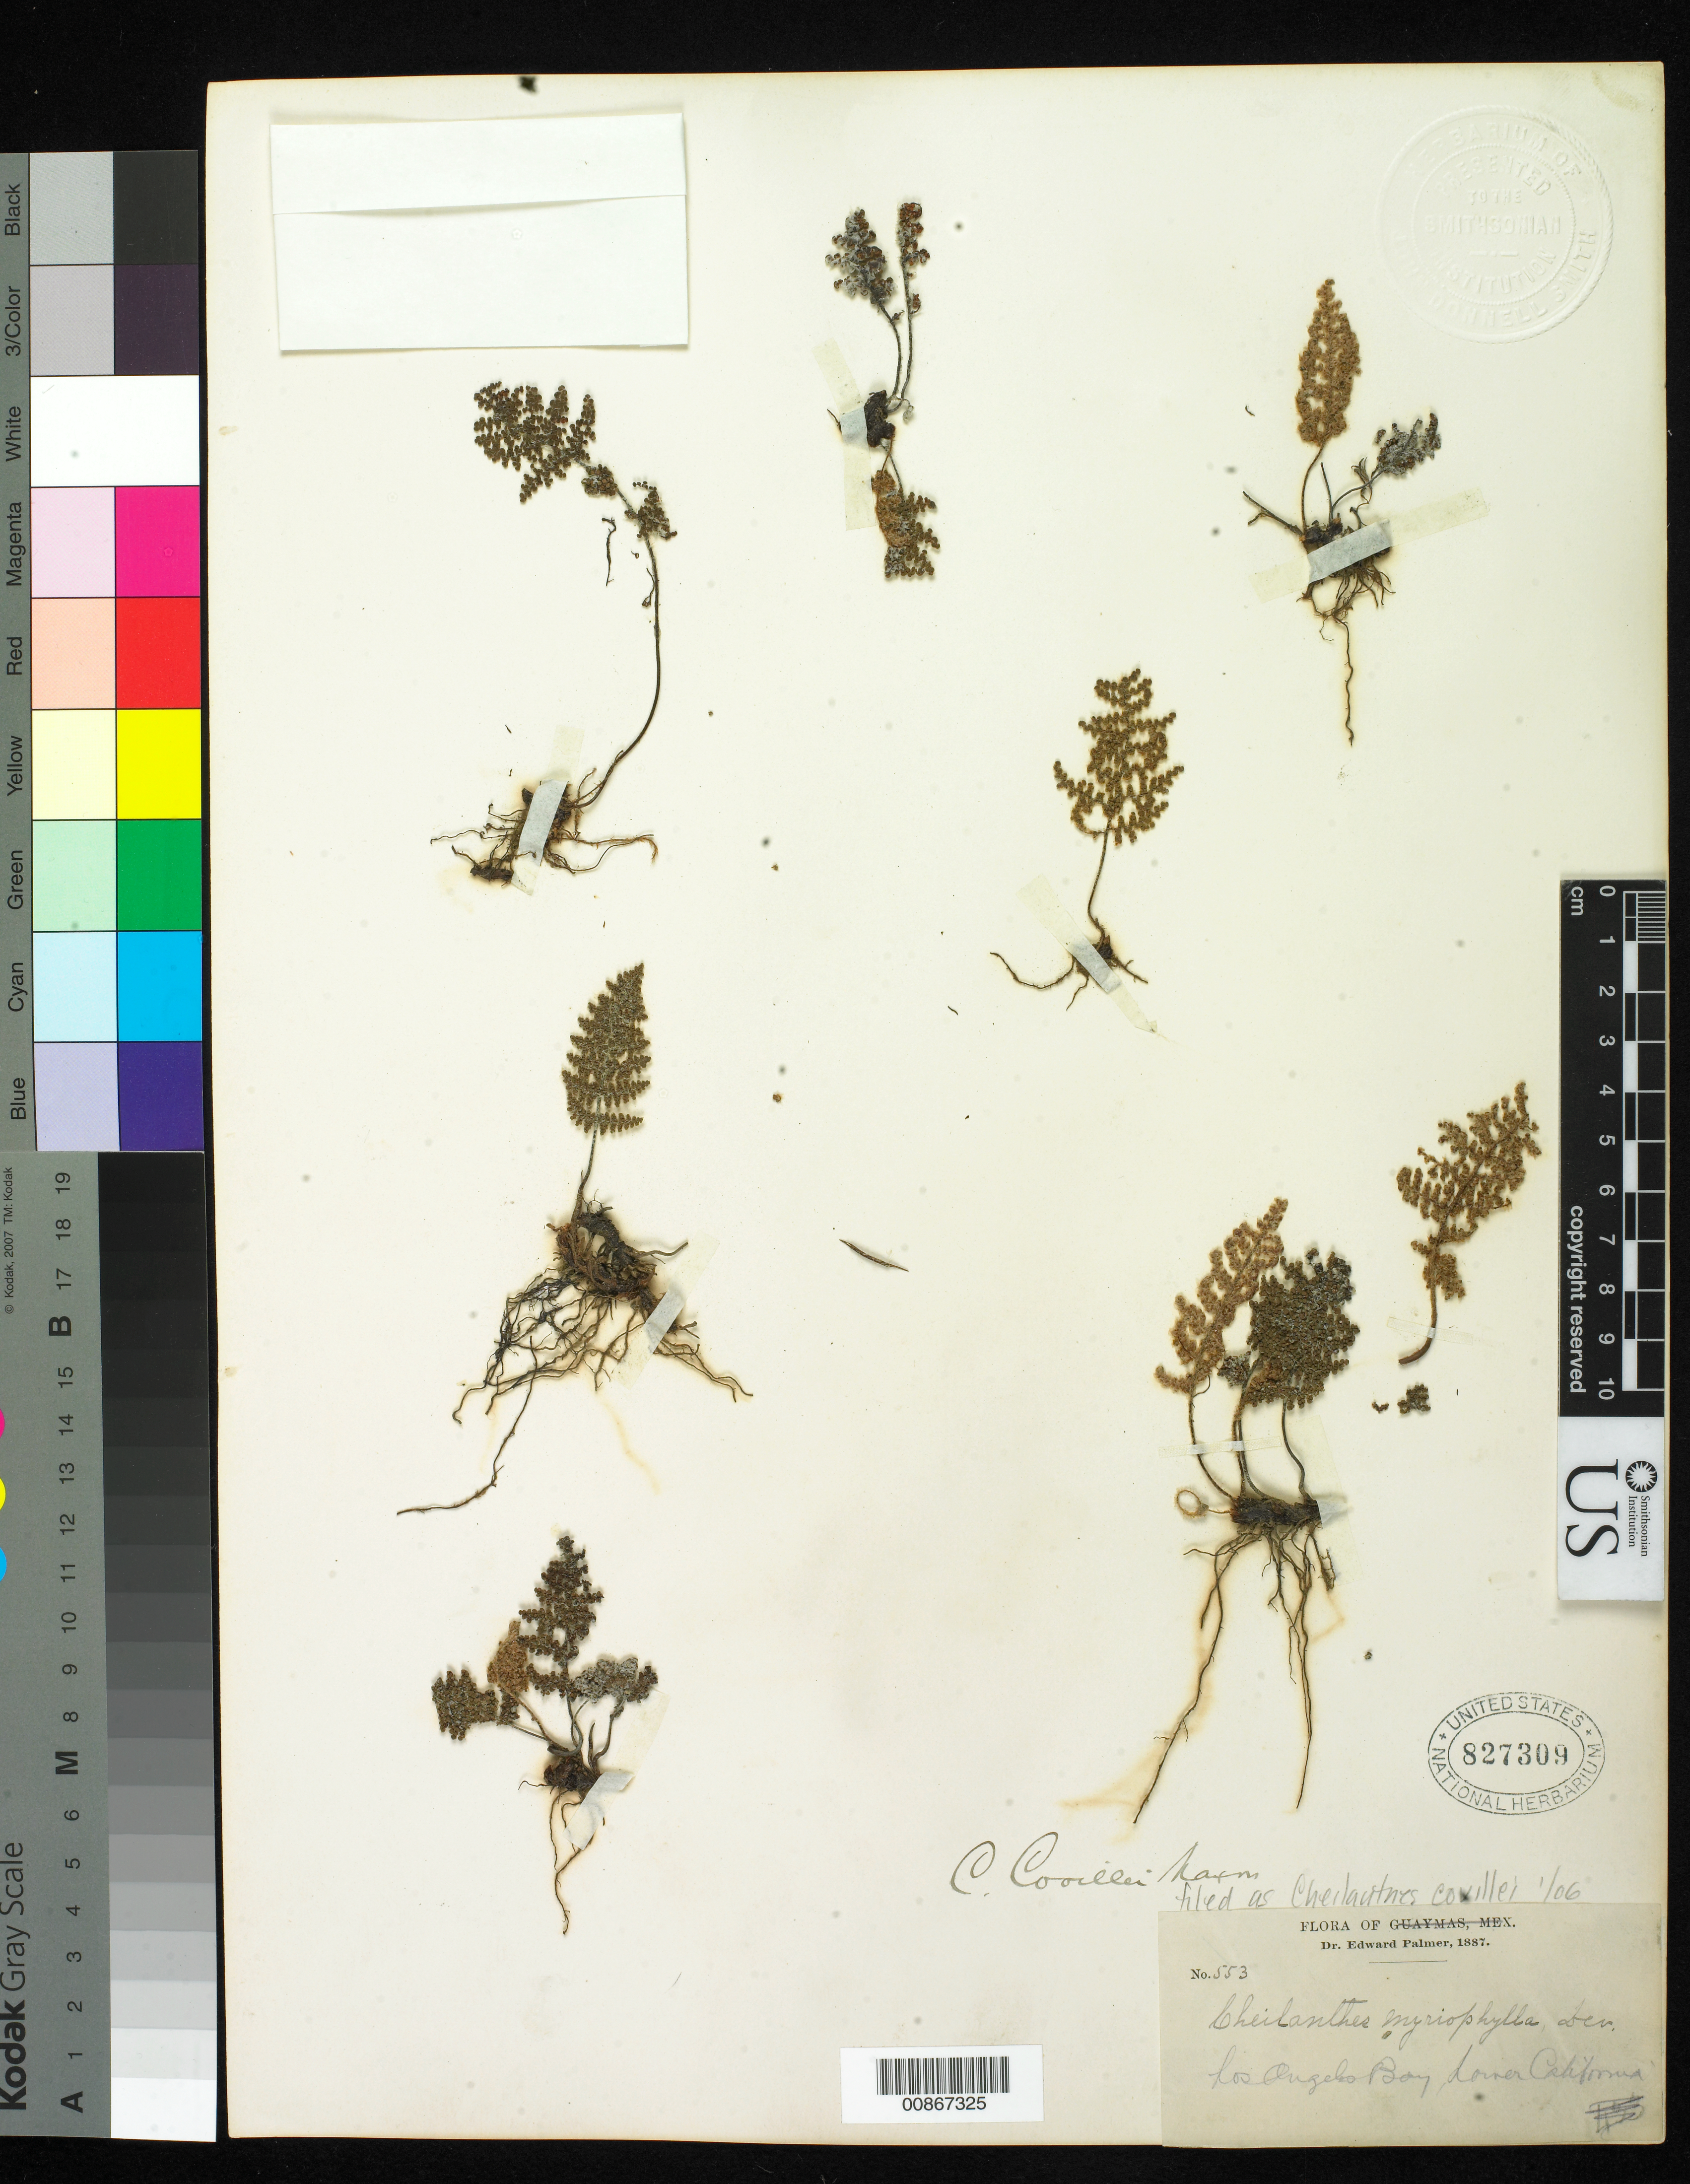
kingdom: Plantae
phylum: Tracheophyta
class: Polypodiopsida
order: Polypodiales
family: Pteridaceae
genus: Myriopteris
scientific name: Myriopteris covillei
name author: (Maxon) Á. Löve & D. Löve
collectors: E. Palmer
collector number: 553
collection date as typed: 1887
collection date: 1887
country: Mexico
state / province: Baja California Norte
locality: Los Angeles Bay, Baja California.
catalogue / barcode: US 827309